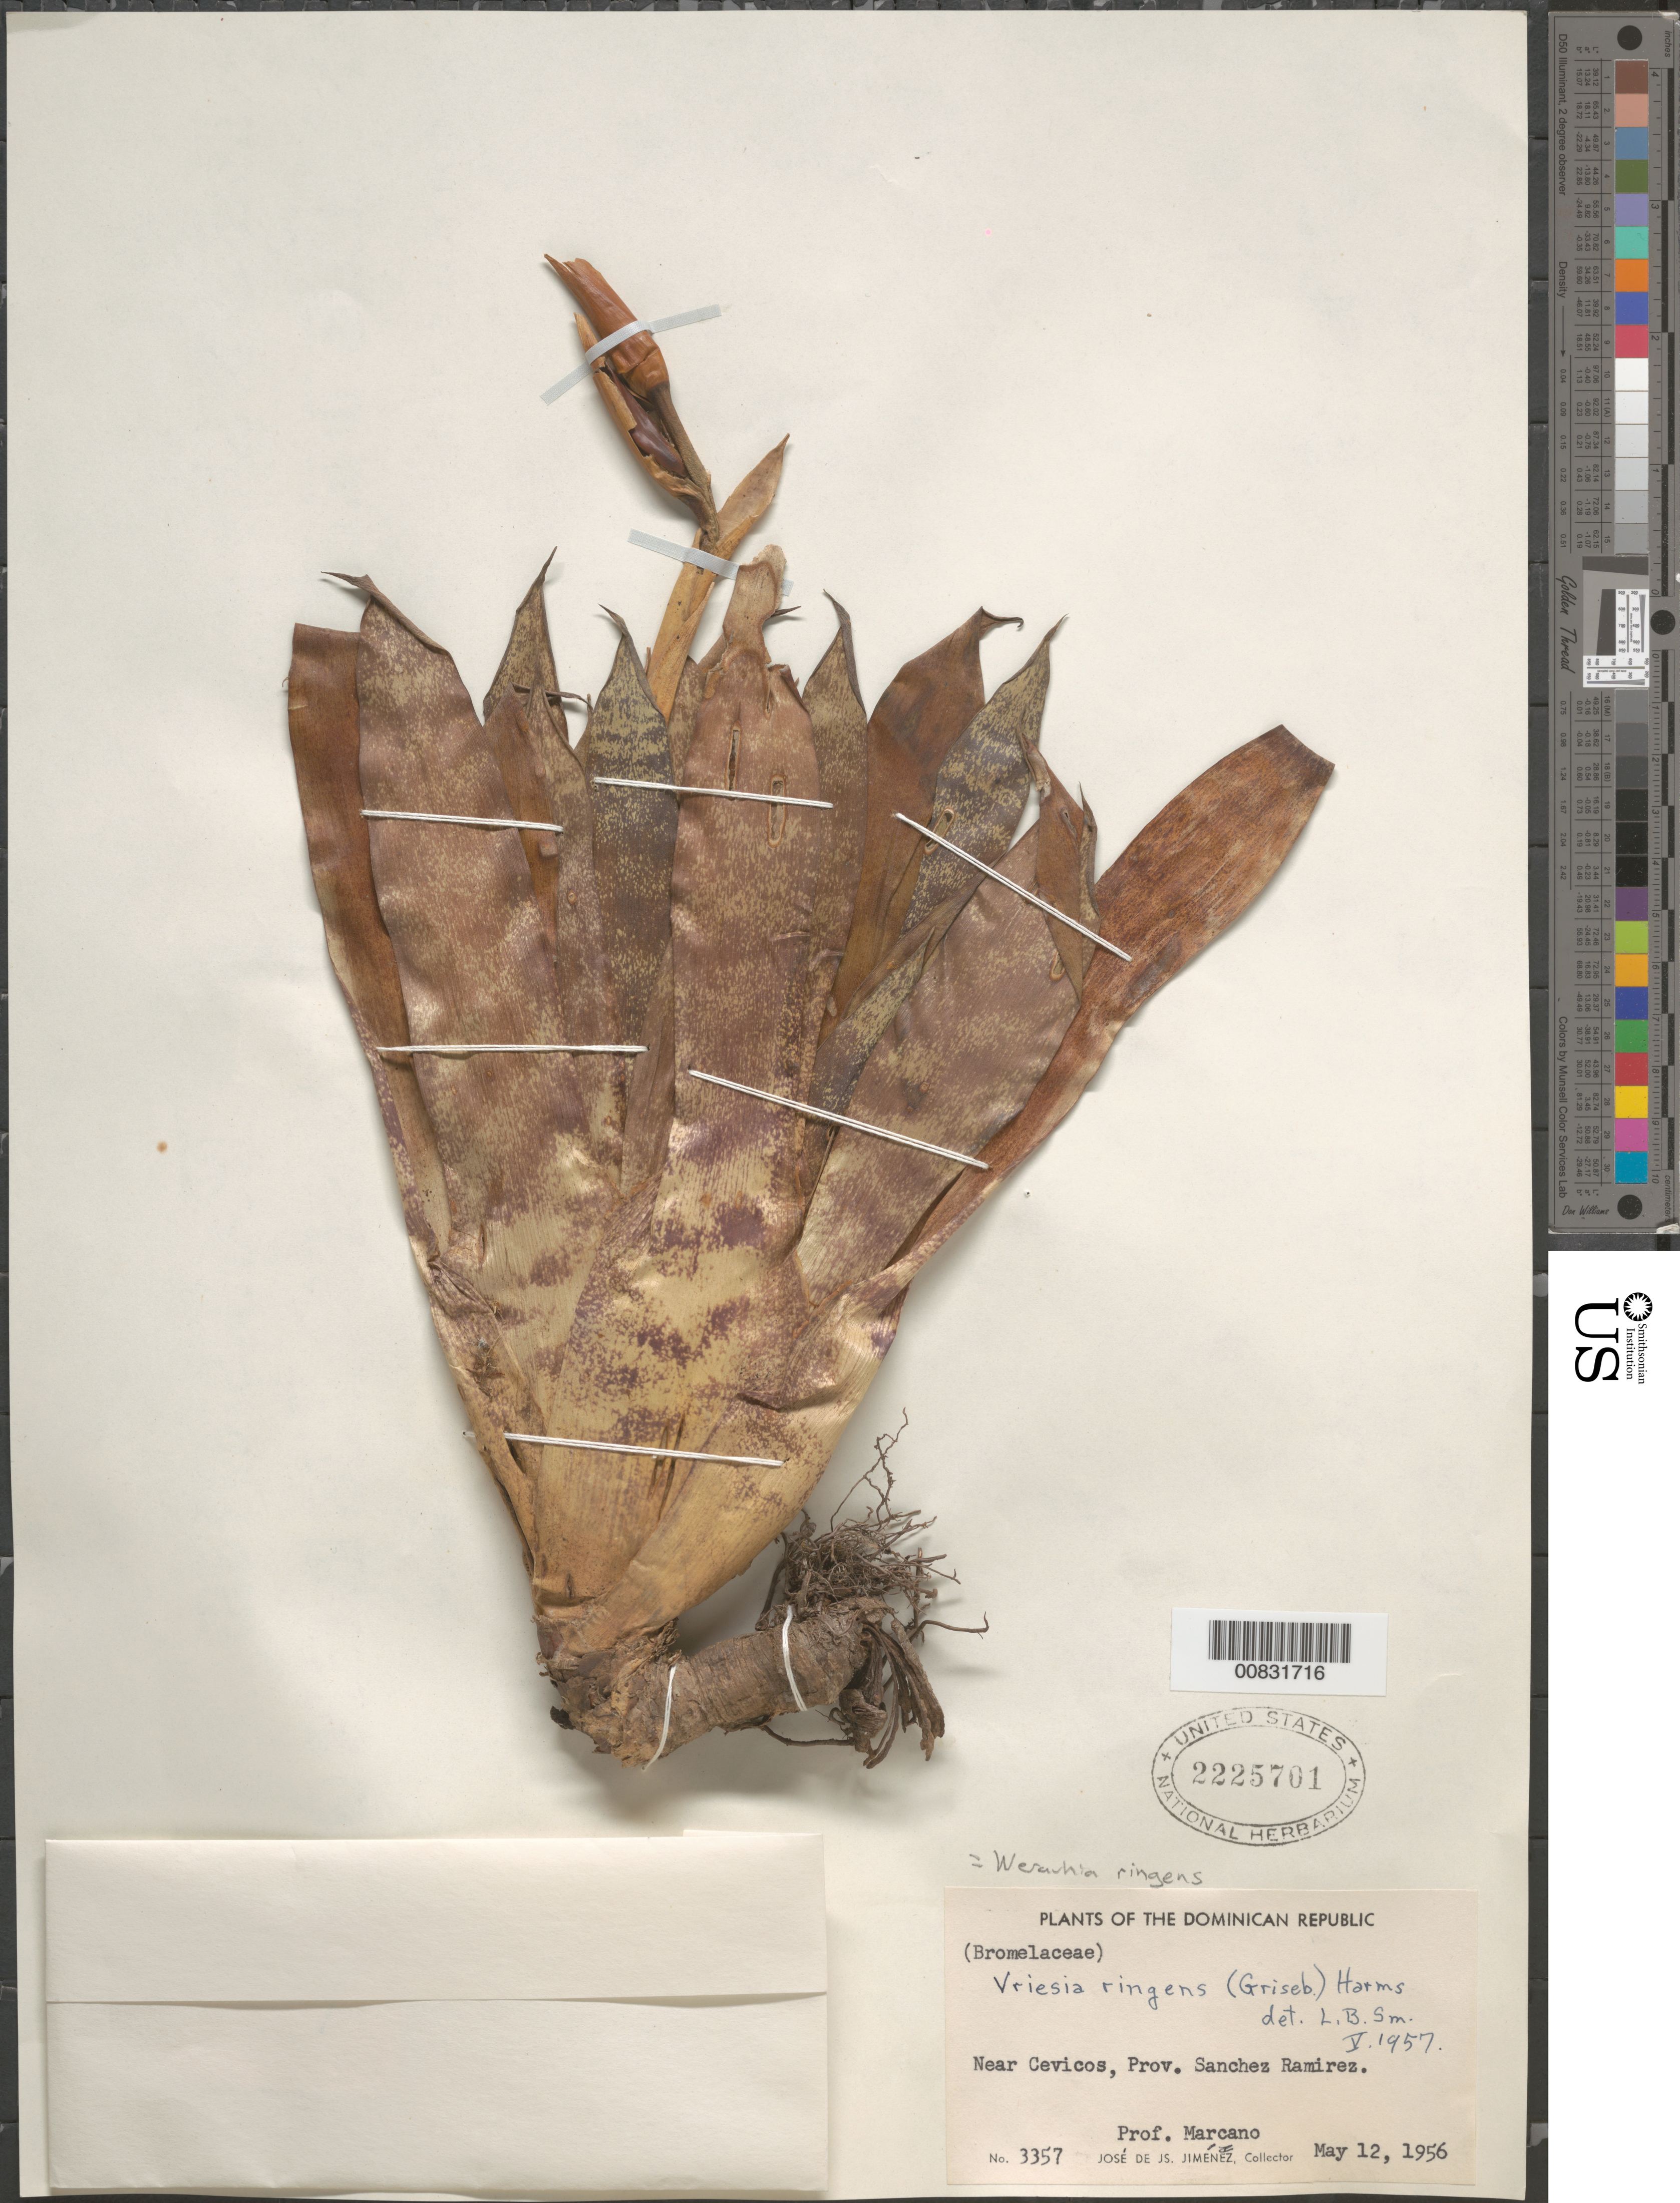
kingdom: Plantae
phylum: Tracheophyta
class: Liliopsida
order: Poales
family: Bromeliaceae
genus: Werauhia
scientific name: Werauhia ringens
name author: (Griseb.) J.R. Grant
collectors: J. J. Jiménez & E. J. Marcano F.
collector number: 3357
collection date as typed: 12 May 1956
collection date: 1956-05-12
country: Dominican Republic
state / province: Sanchez Ramirez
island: Hispaniola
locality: Near Cevicos.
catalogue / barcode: US 2225701